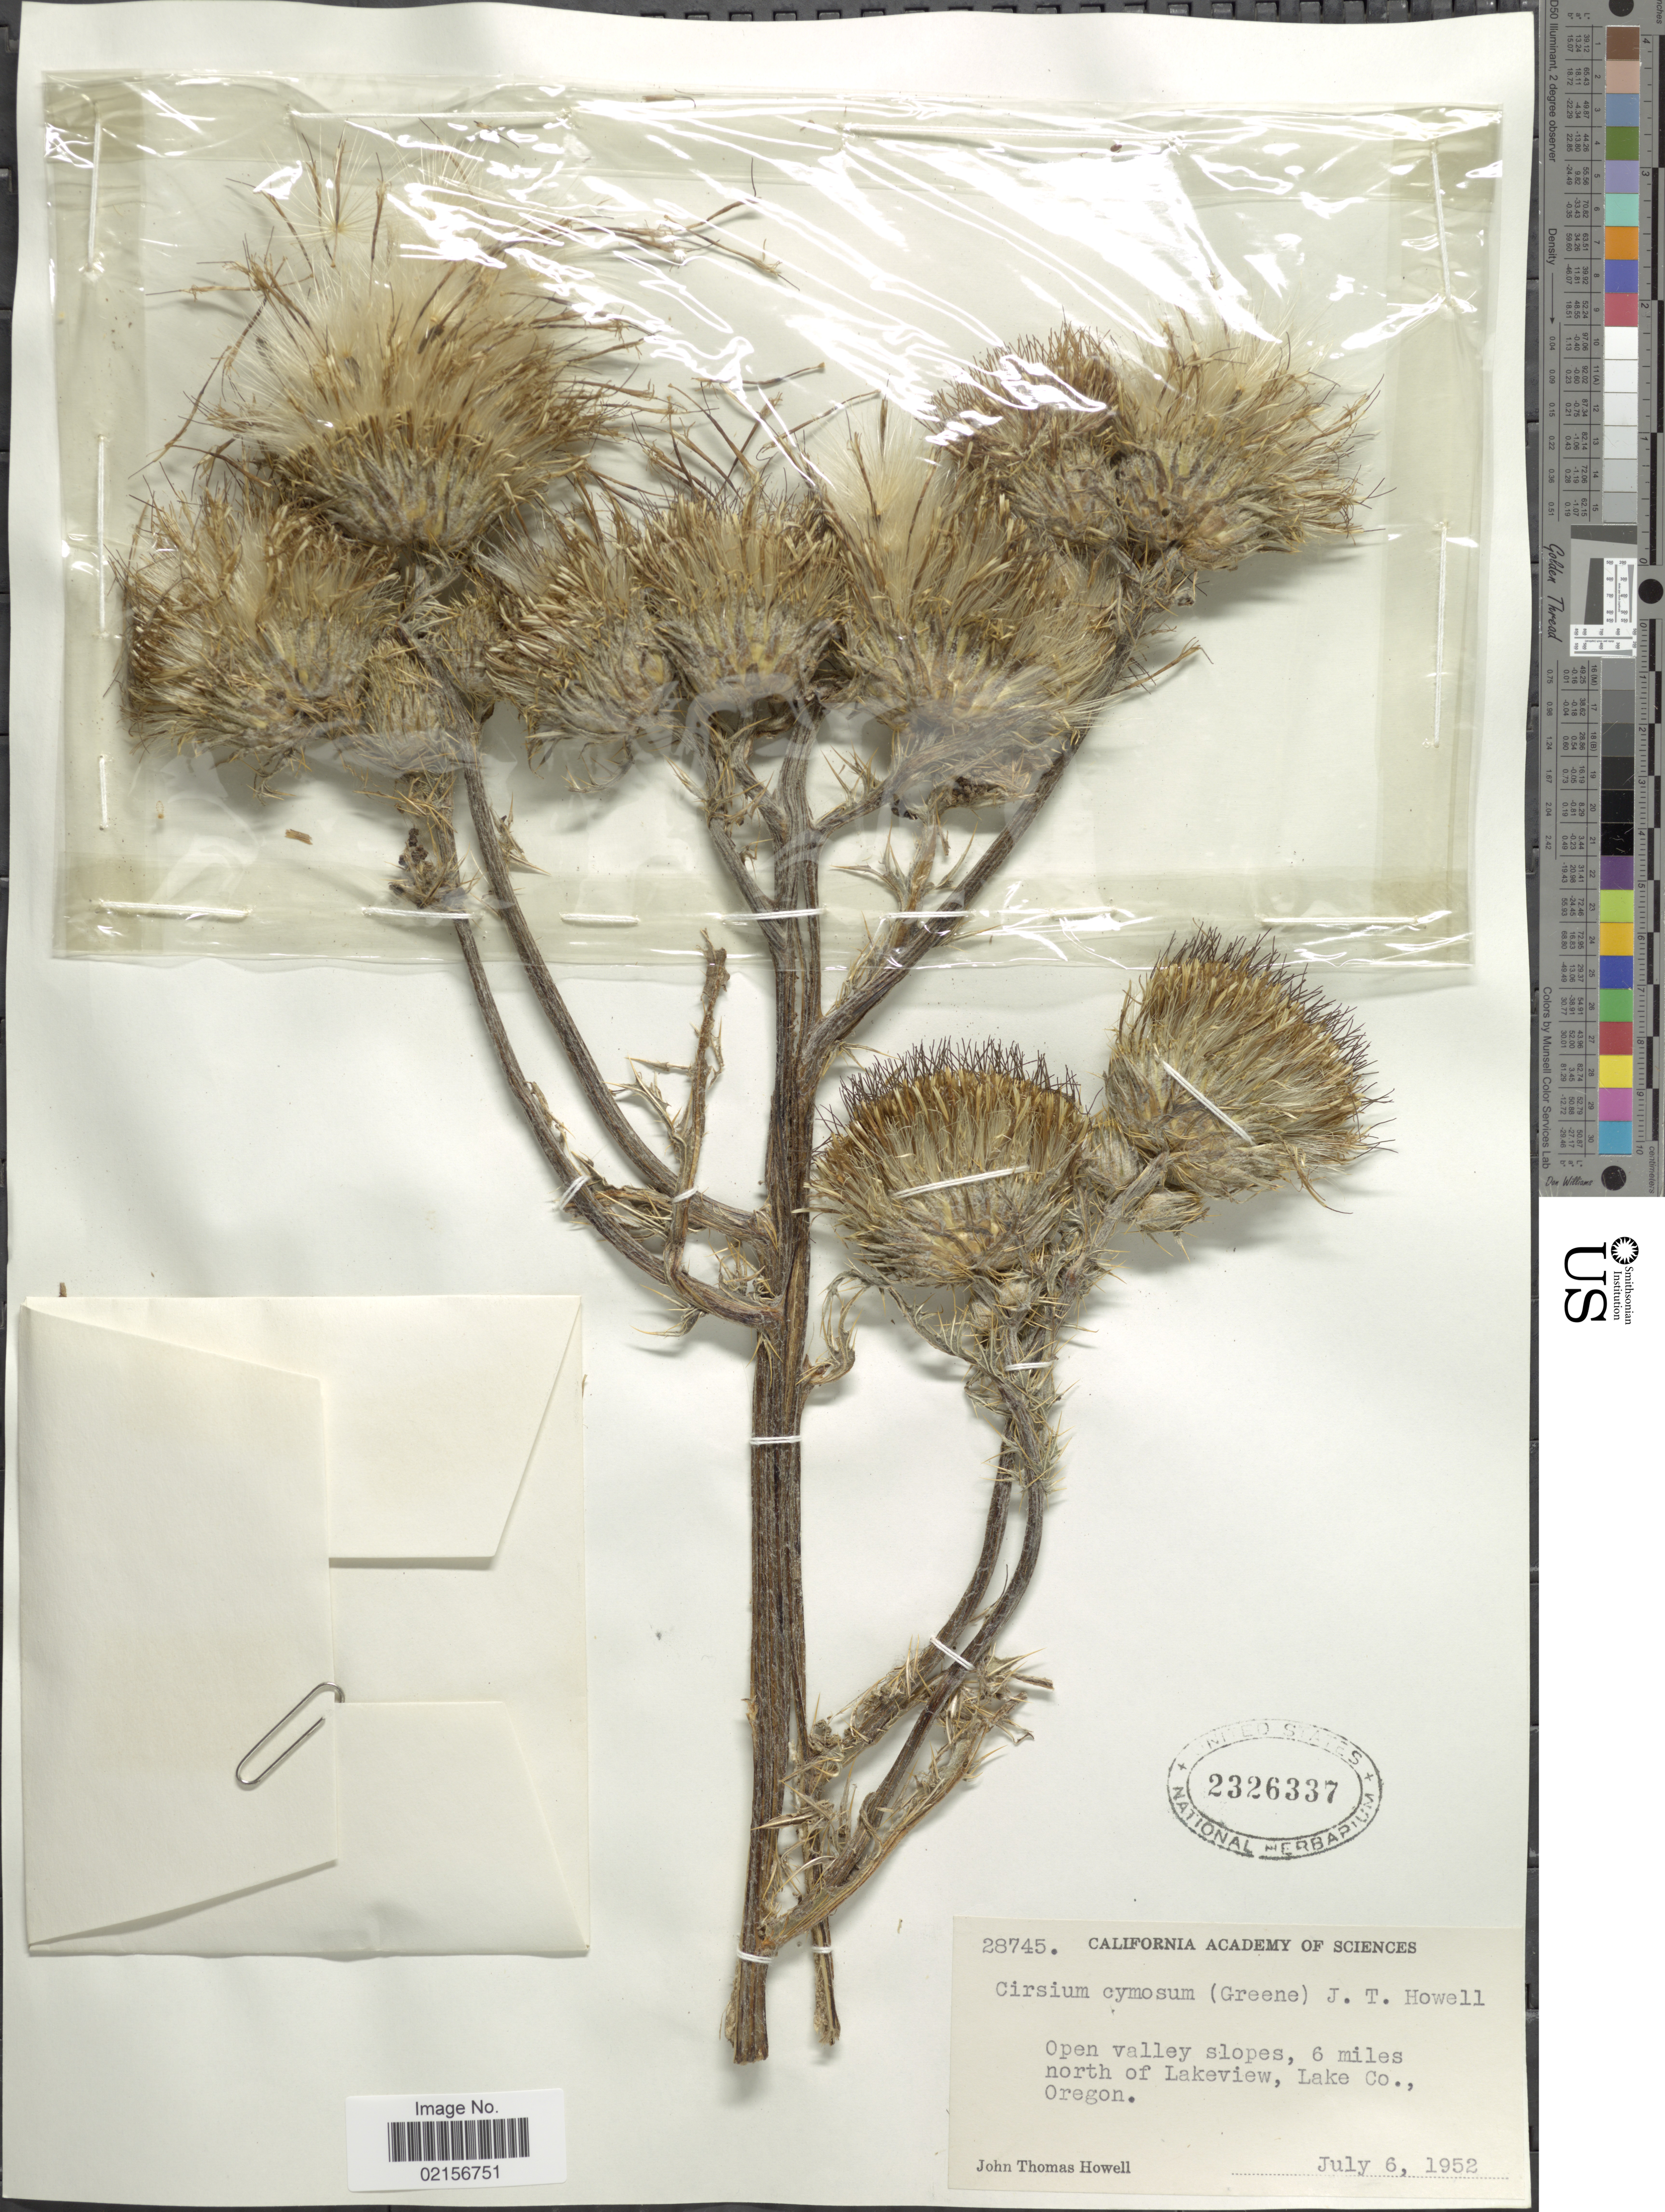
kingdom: Plantae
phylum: Tracheophyta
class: Magnoliopsida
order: Asterales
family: Asteraceae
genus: Cirsium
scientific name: Cirsium cymosum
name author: (Greene) J.T. Howell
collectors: J. T. Howell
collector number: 28745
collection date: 1952-07-06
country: United States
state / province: Oregon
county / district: Lake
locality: Open valley slopes, 6 miles north of Lakeview, Lake Co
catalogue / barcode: US 2326337